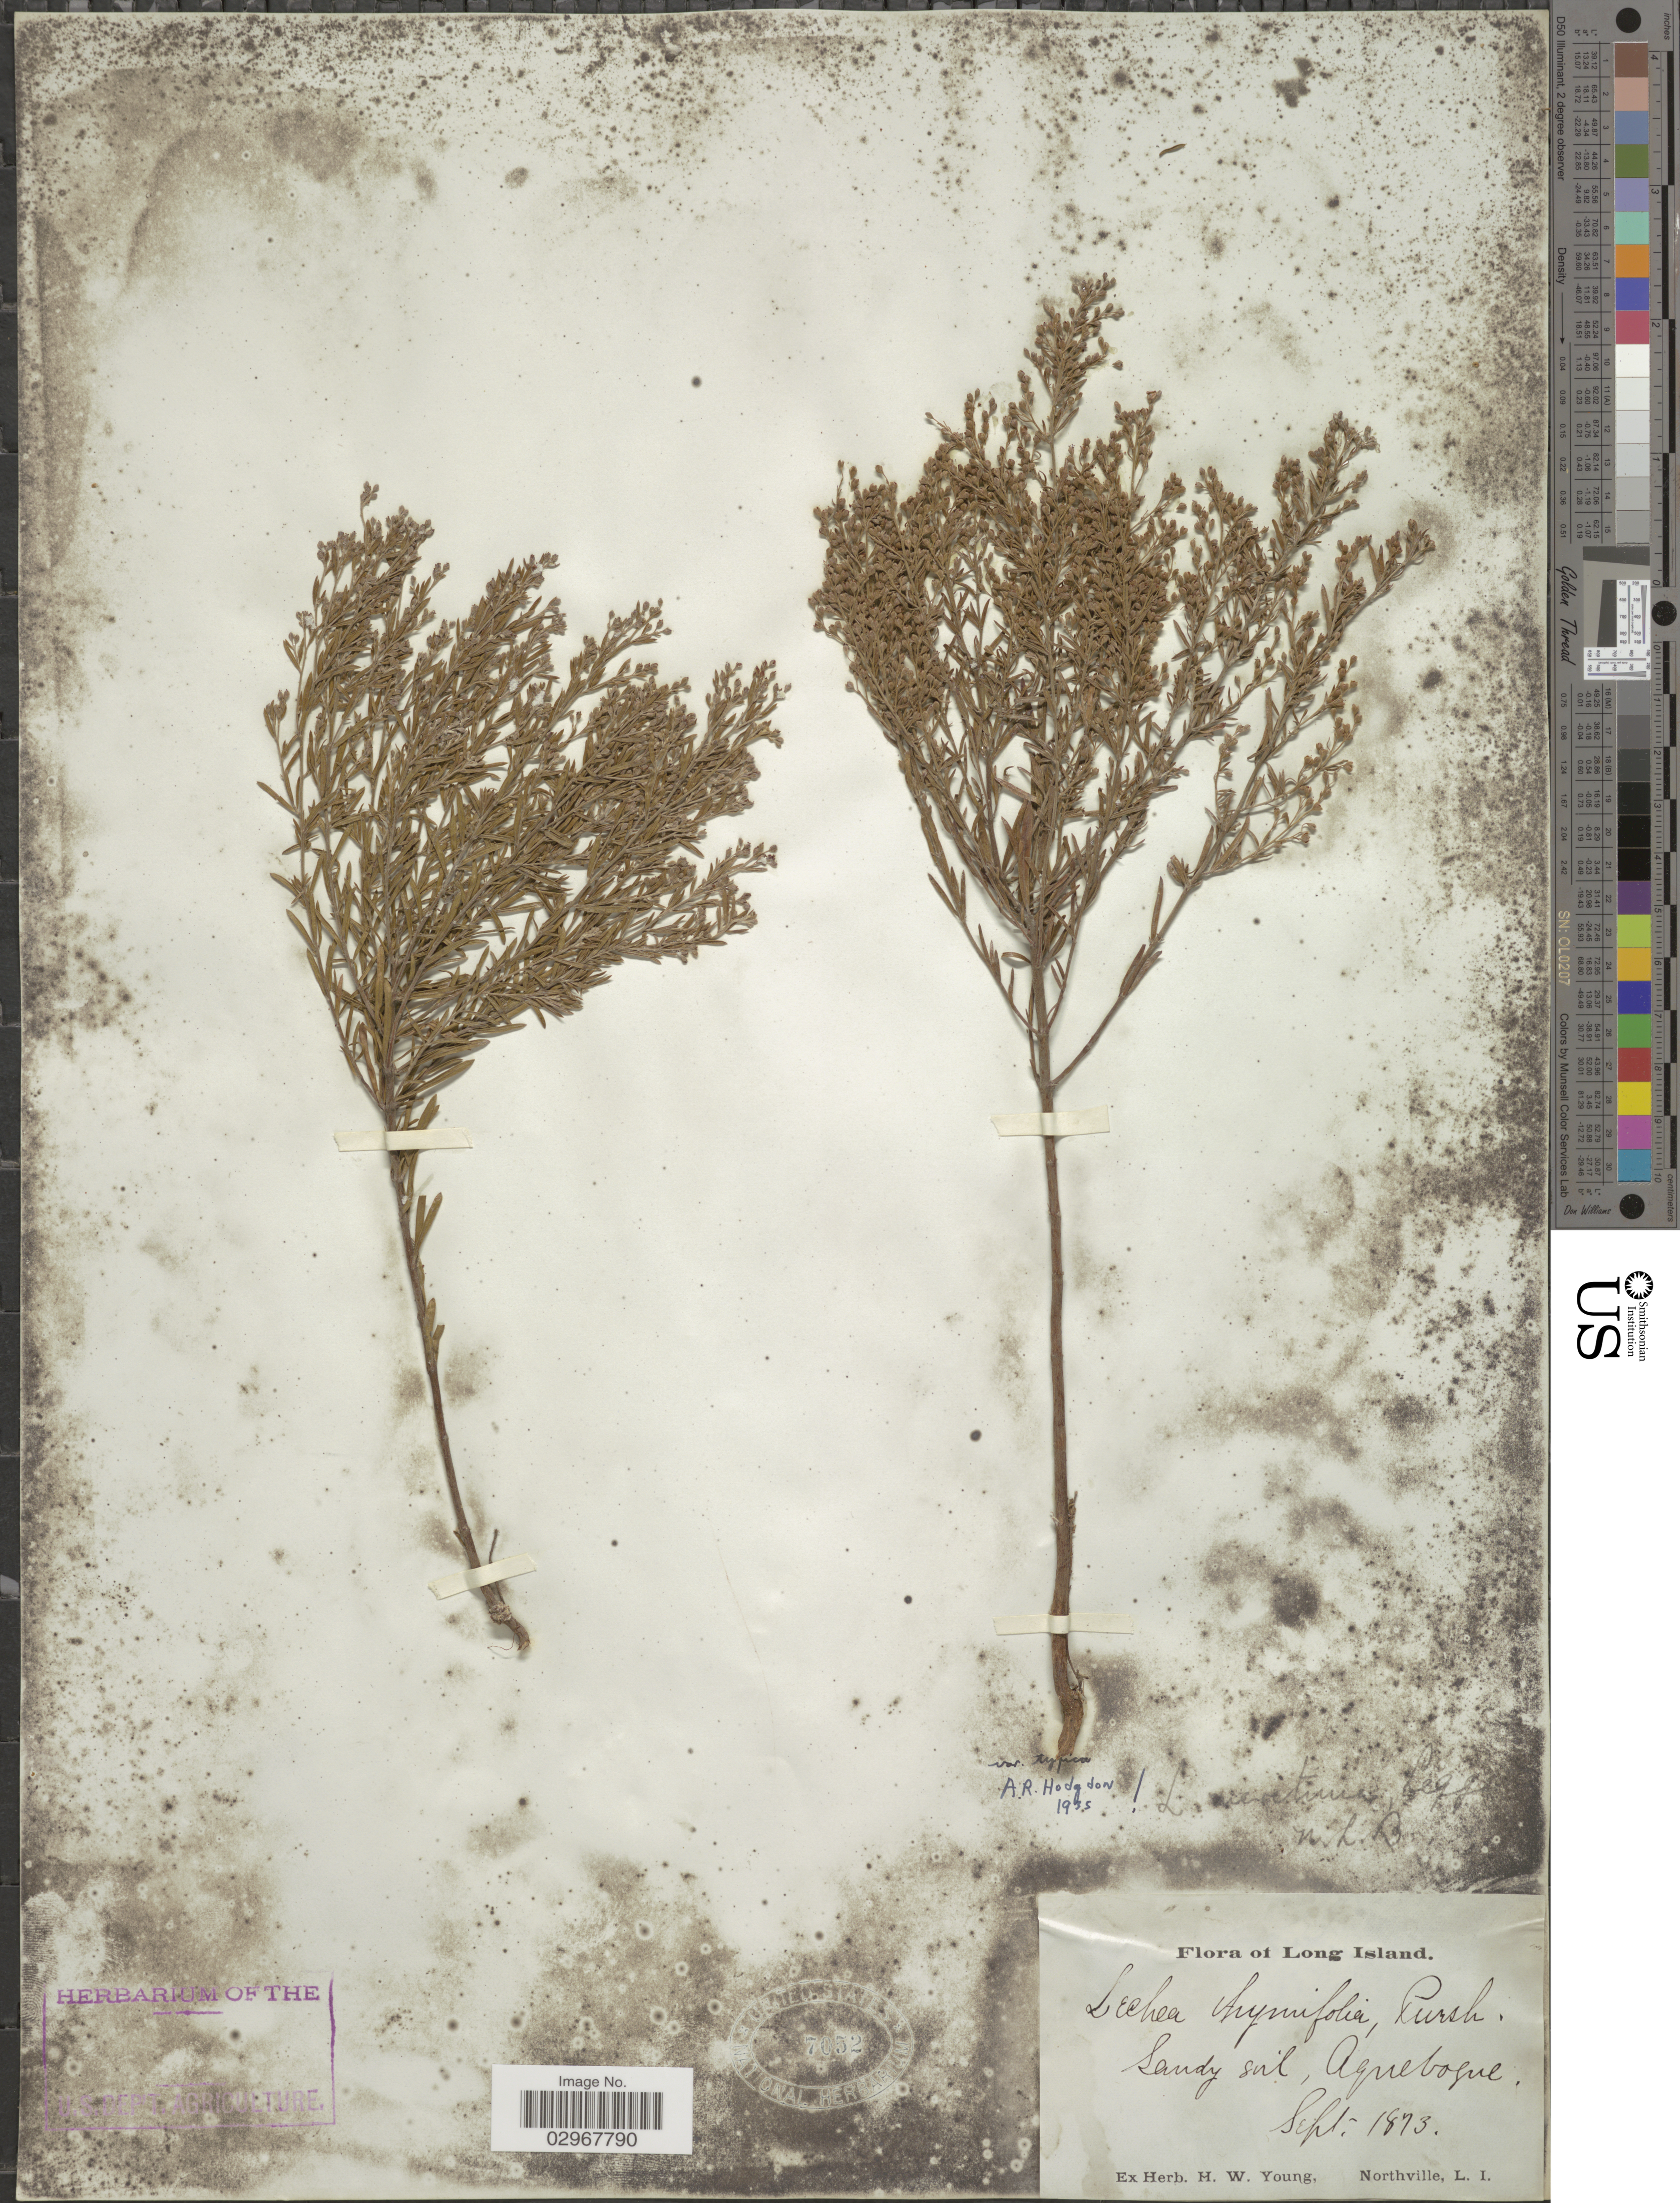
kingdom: Plantae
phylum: Tracheophyta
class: Magnoliopsida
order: Malvales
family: Cistaceae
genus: Lechea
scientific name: Lechea maritima var. typica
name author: Hodgdon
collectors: ex herb. H.W. Young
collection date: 1873-09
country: United States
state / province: New York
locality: Long Island. Sandy Soil, Aquebogue.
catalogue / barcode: US 7052